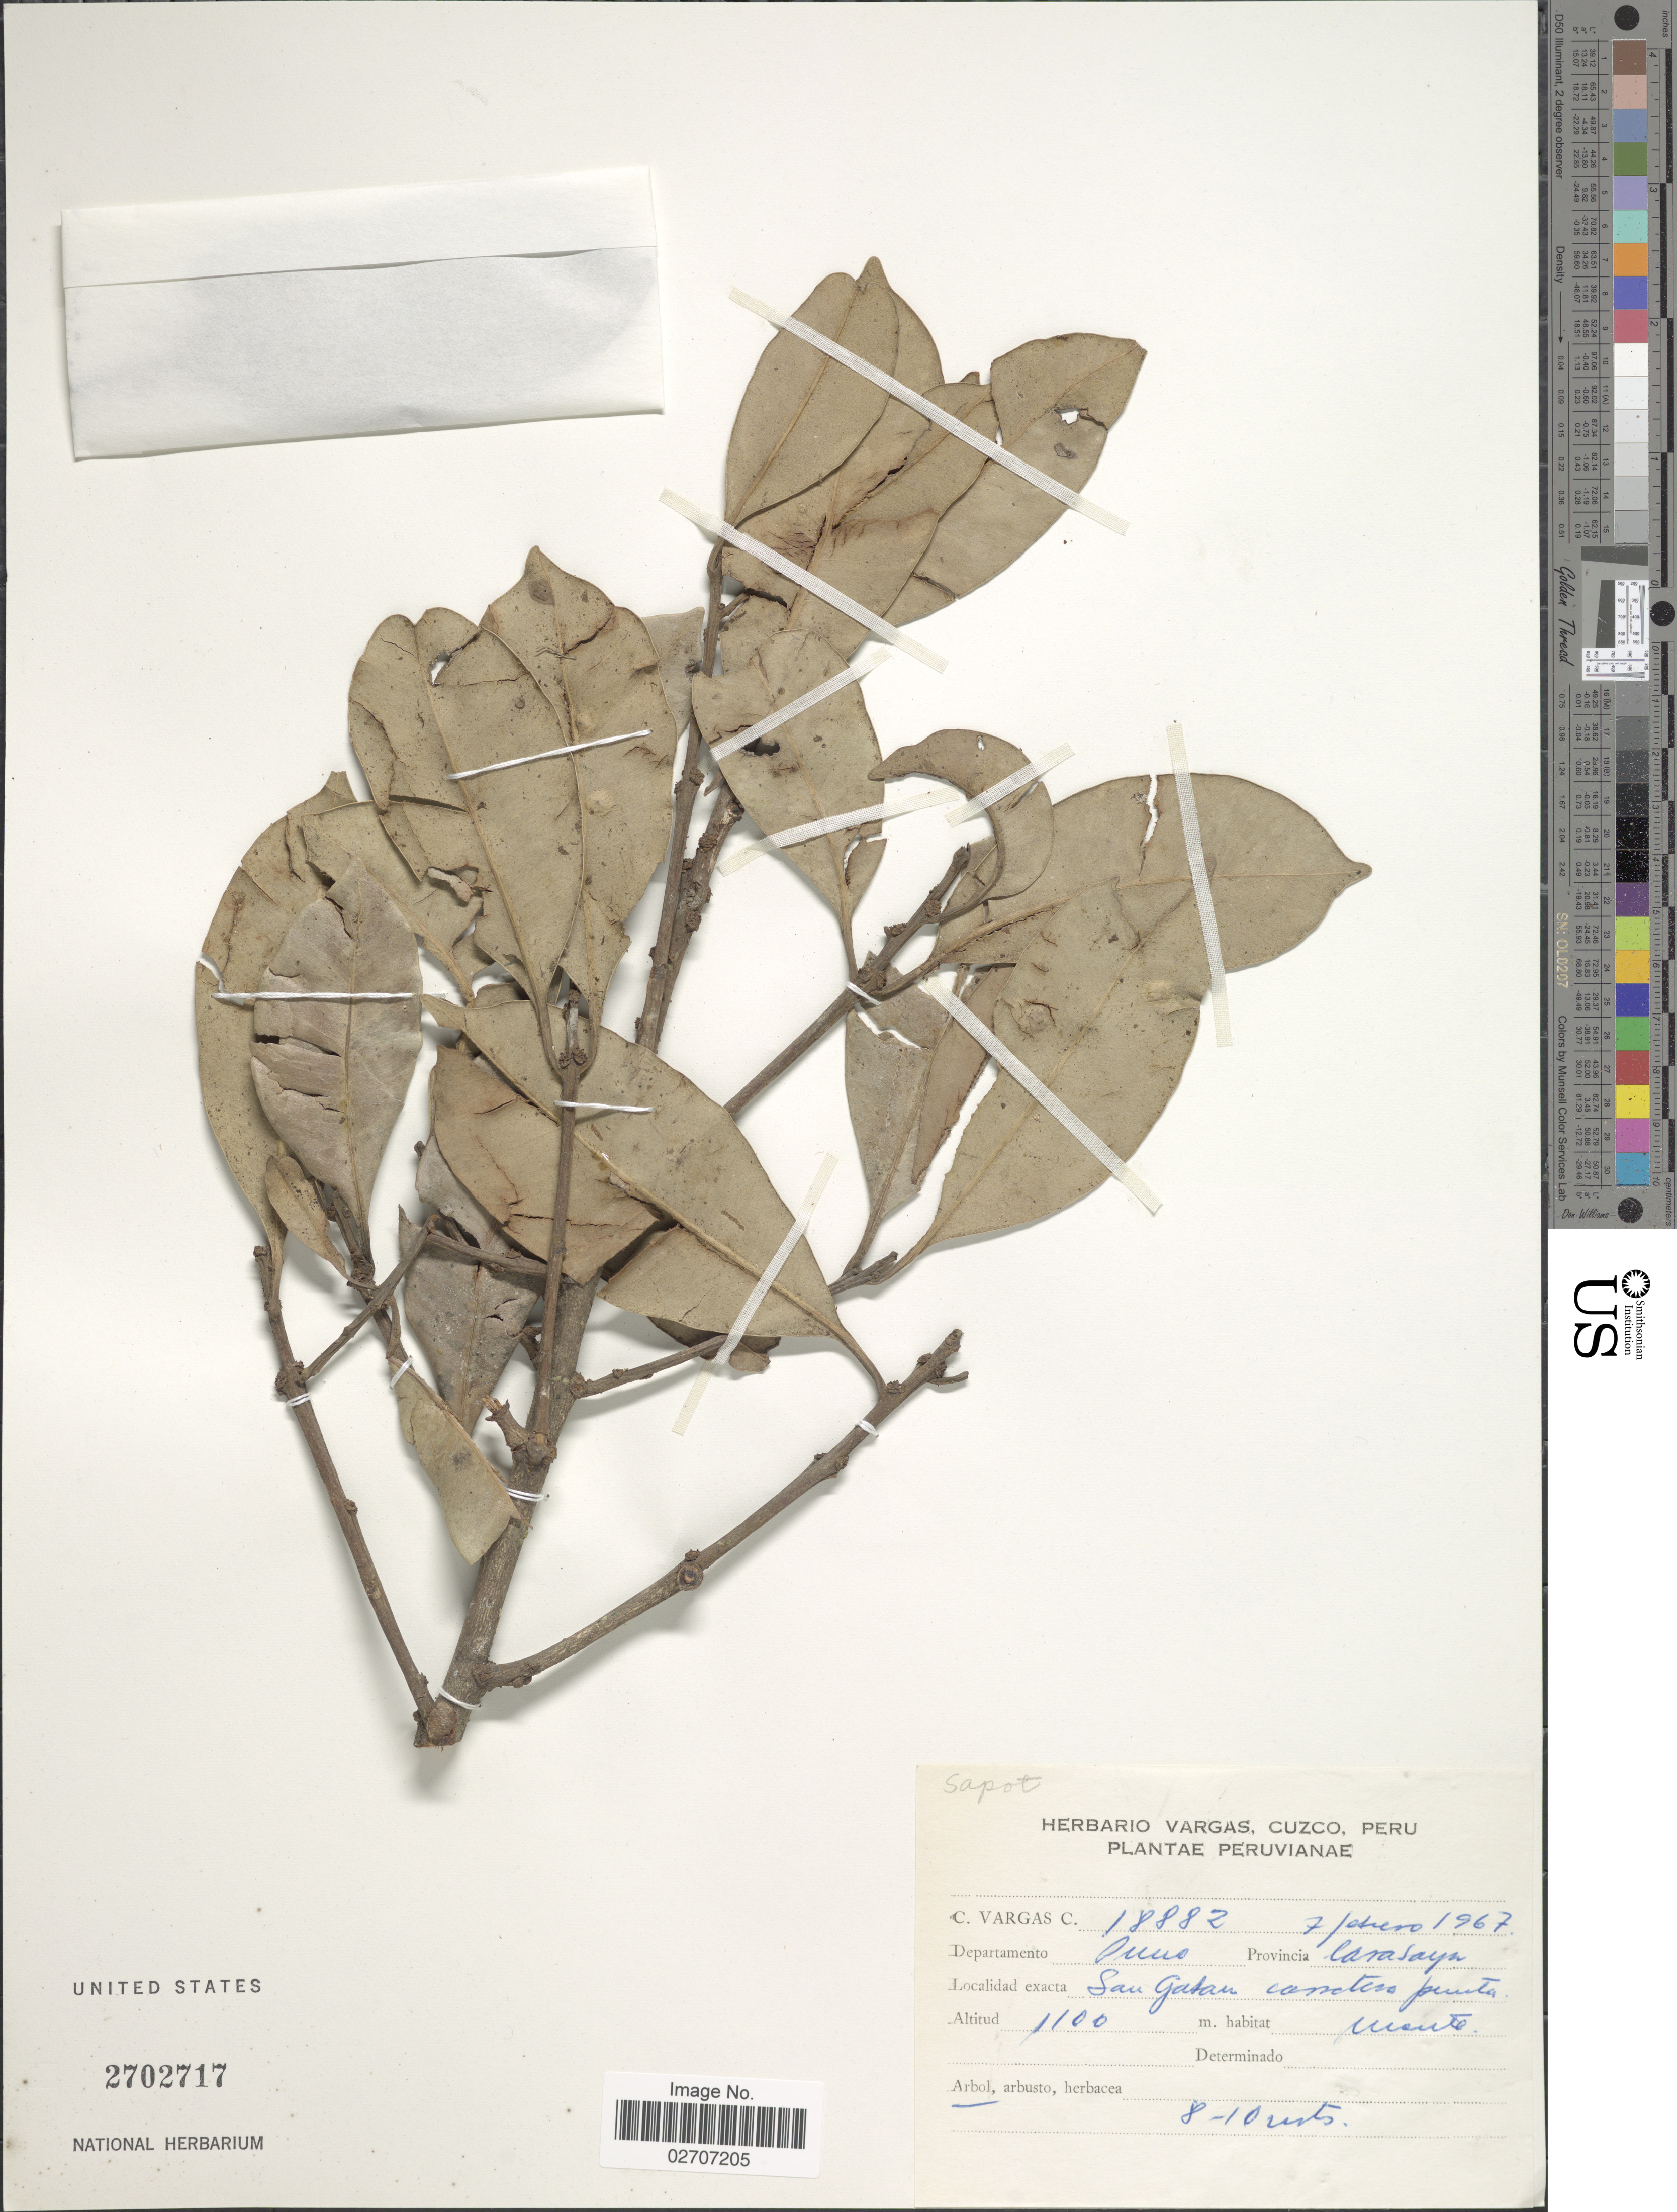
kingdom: Plantae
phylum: Tracheophyta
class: Magnoliopsida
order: Ericales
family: Sapotaceae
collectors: C. Vargas Calderón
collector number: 18882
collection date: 1967-02-07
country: Peru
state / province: Puno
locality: Provincia Carabaya, San Gaban, carretera punta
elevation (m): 1100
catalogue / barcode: US 2702717